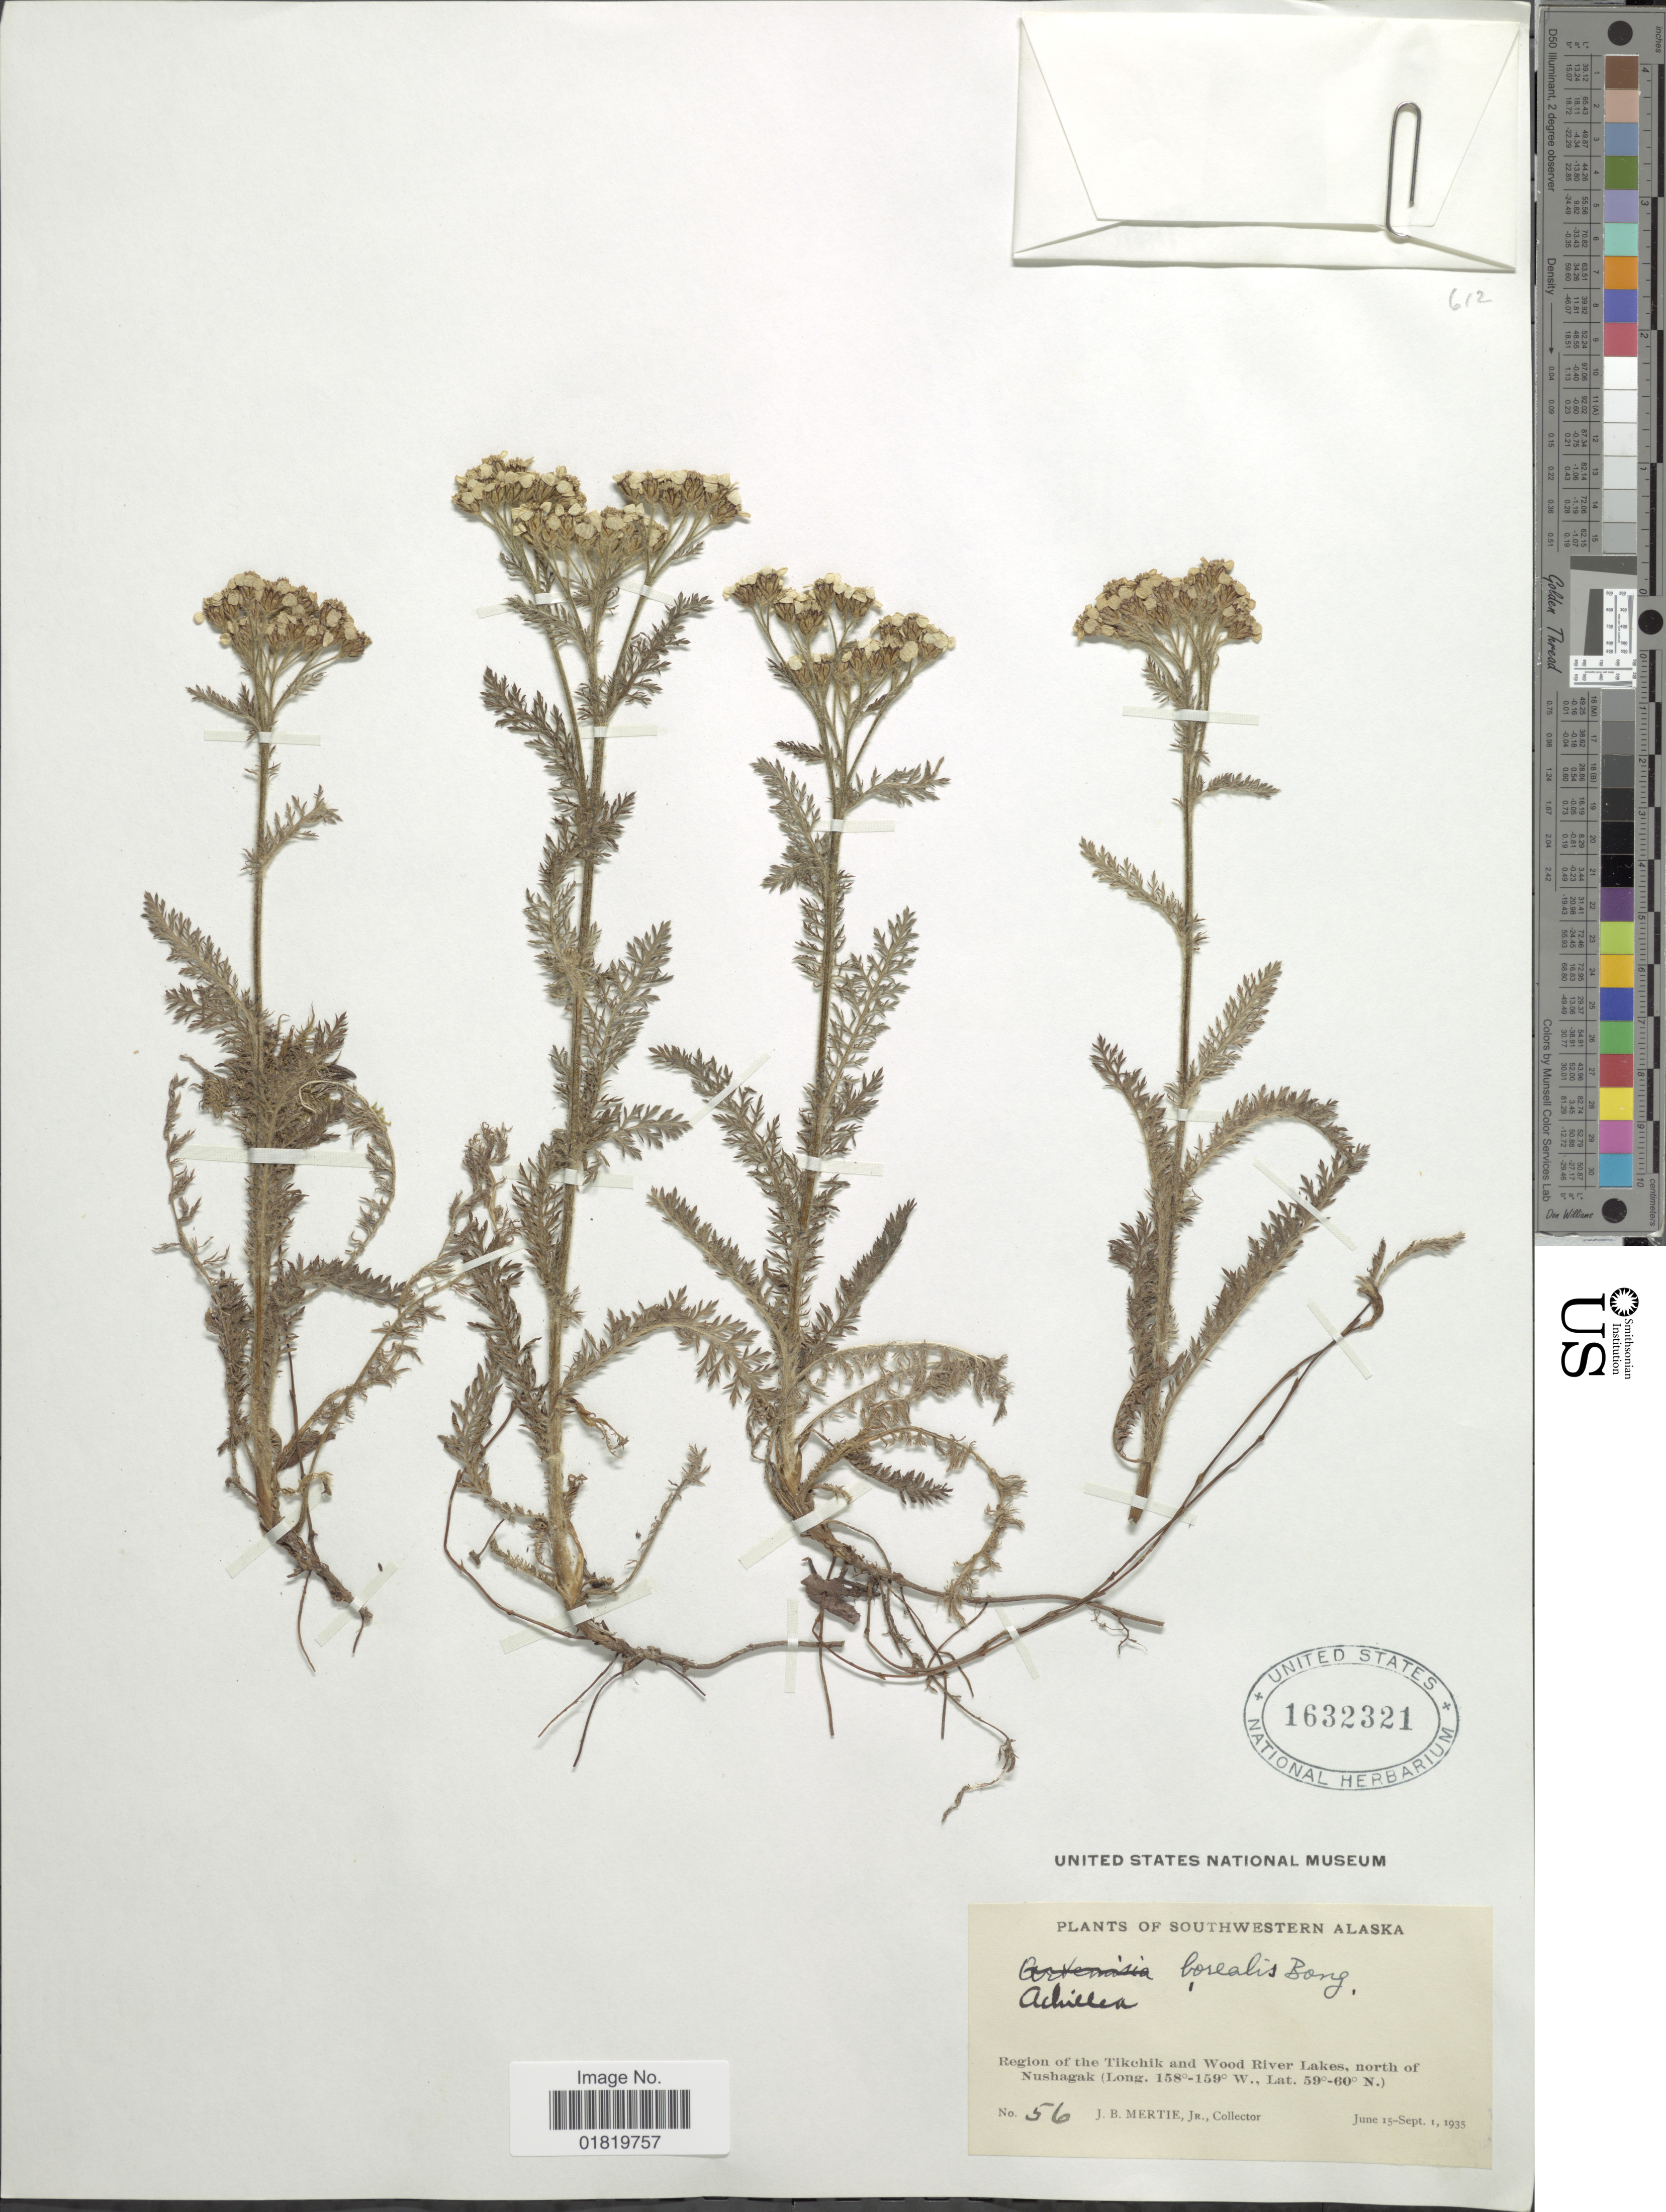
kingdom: Plantae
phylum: Tracheophyta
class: Magnoliopsida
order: Asterales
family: Asteraceae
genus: Achillea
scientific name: Achillea borealis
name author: Bong.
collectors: J. Mertie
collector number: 56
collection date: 1935-06-15/1935-09-01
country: United States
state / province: Alaska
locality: Southwestern Alaska, region of the Tikchik and Wood River Lakes, north of Nushagak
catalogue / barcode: US 1632321